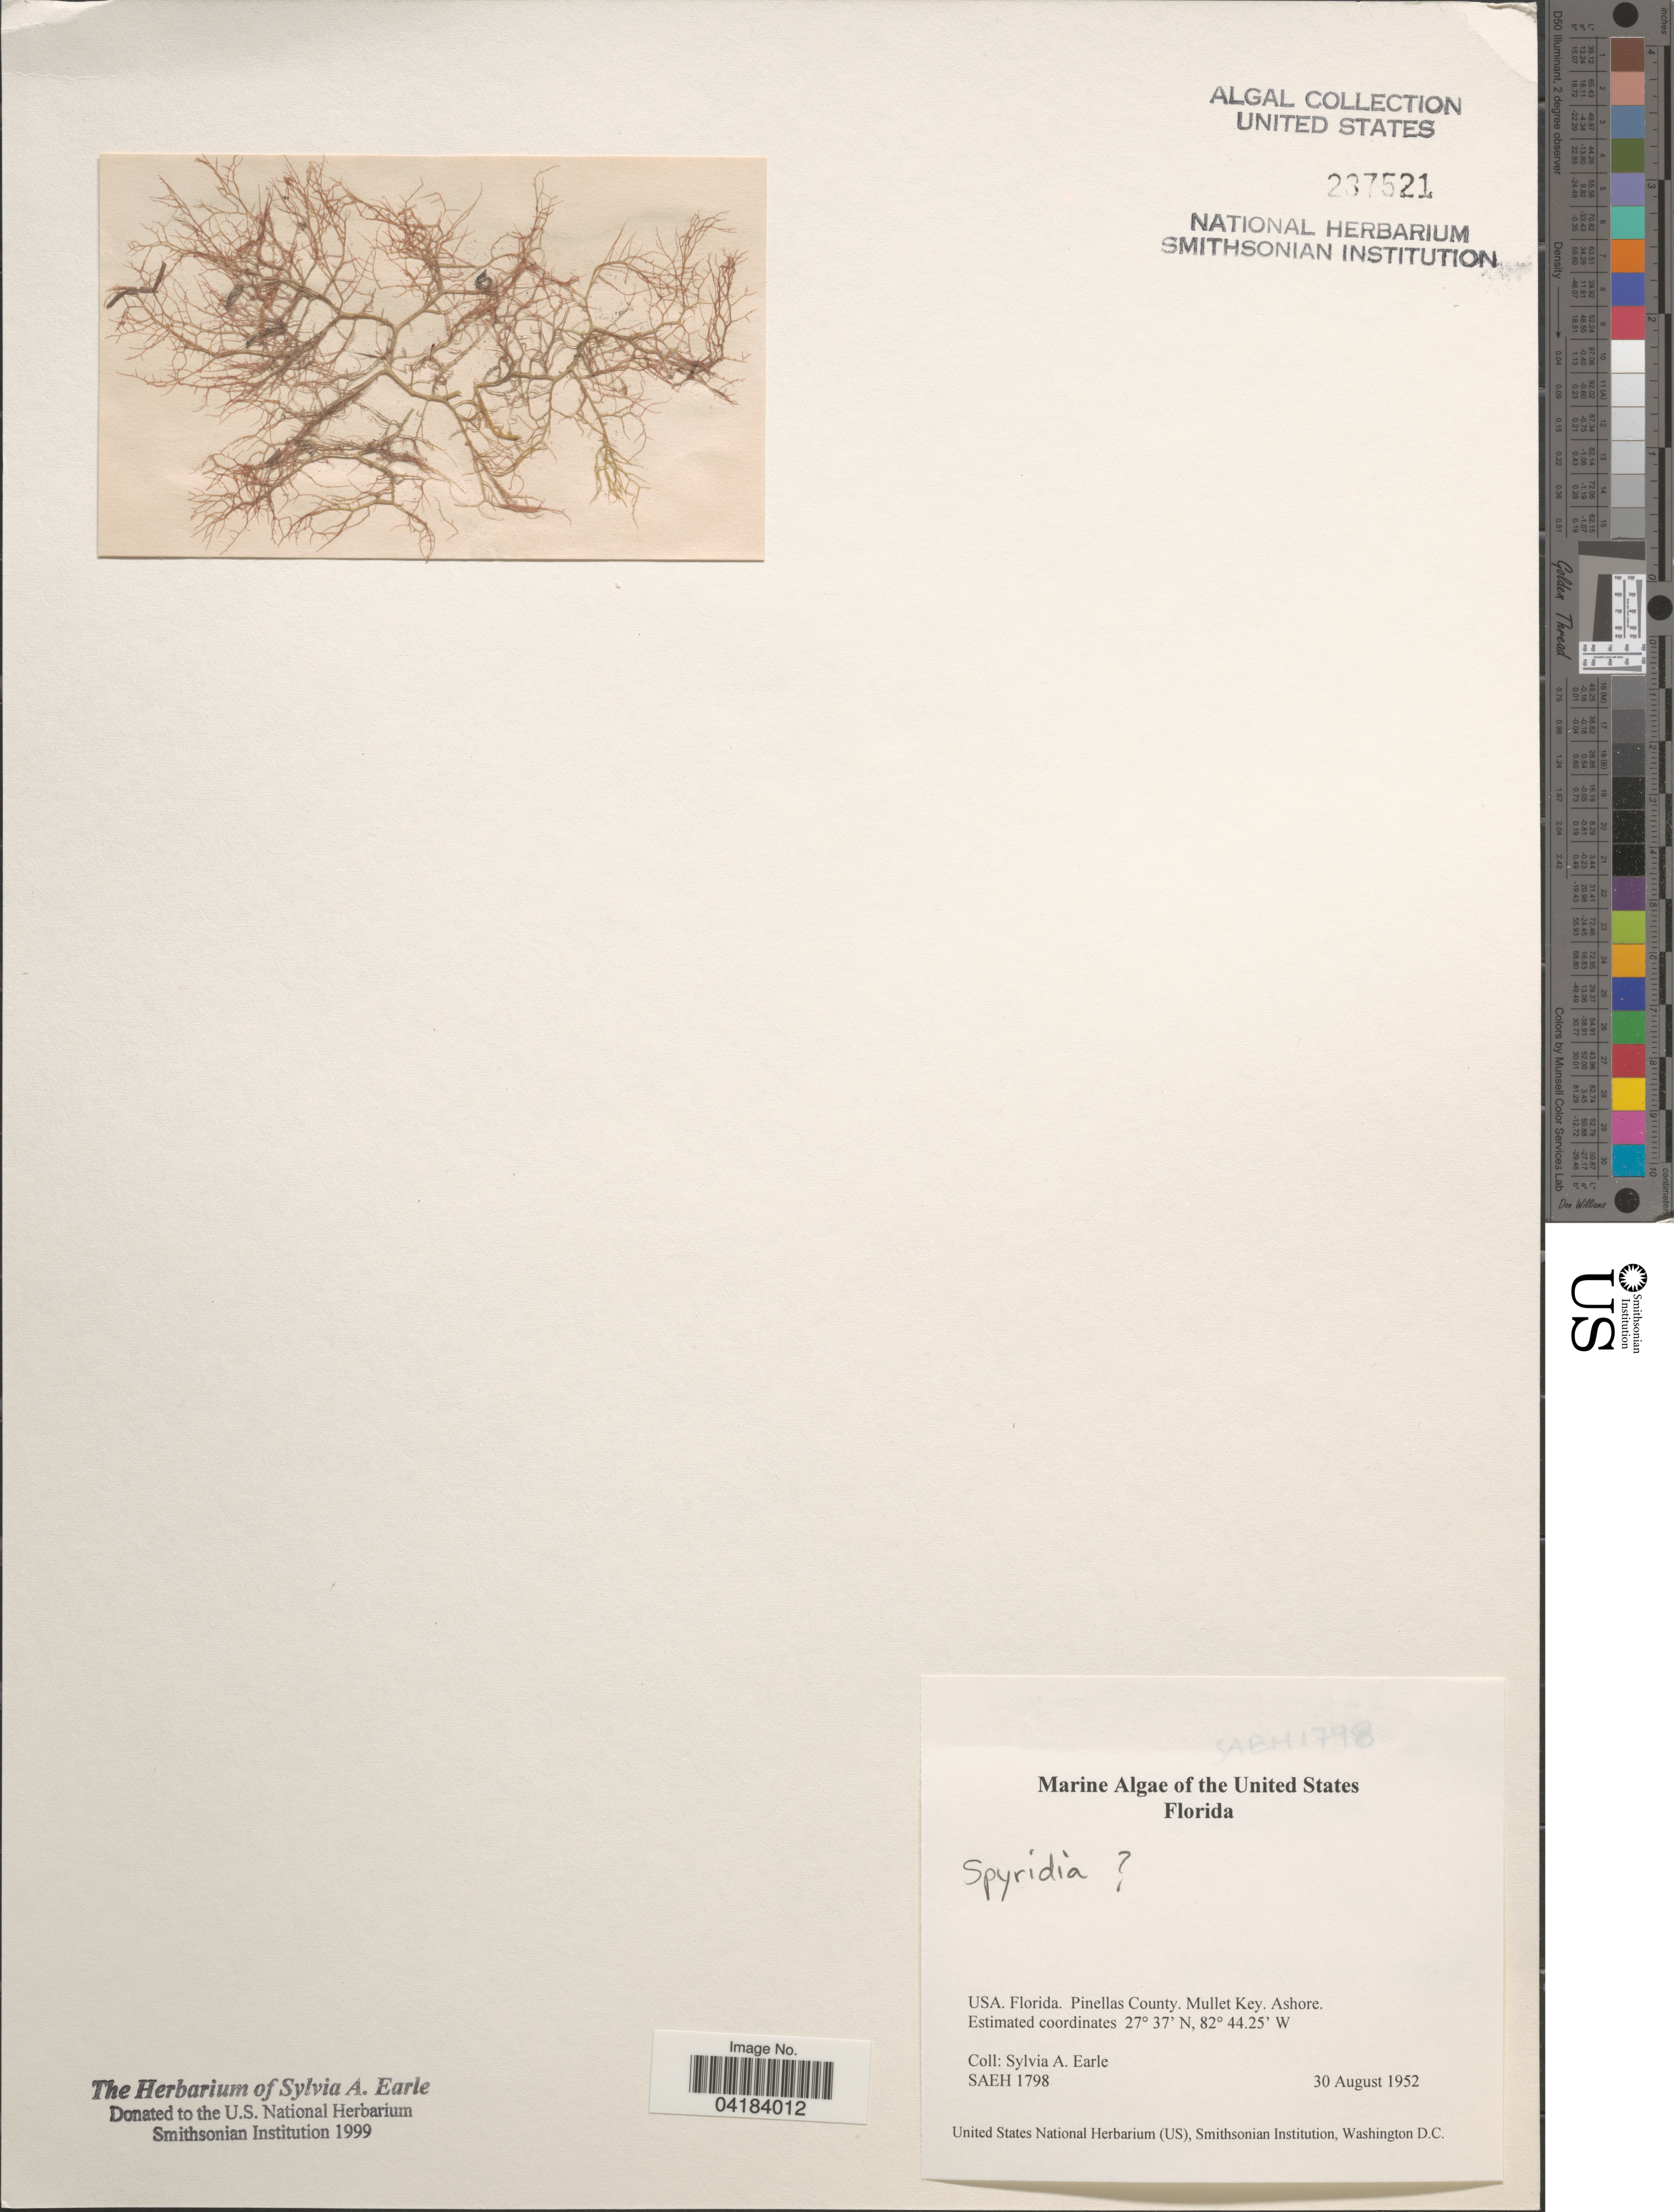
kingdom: Plantae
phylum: Rhodophyta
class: Florideophyceae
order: Ceramiales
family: Spyridiaceae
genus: Spyridia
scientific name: Spyridia sp.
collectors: S. A. Earle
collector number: SAEH1798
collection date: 1952-08-30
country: United States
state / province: Florida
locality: Pinellas County. Mullet Key. Ashore.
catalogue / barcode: US 237521